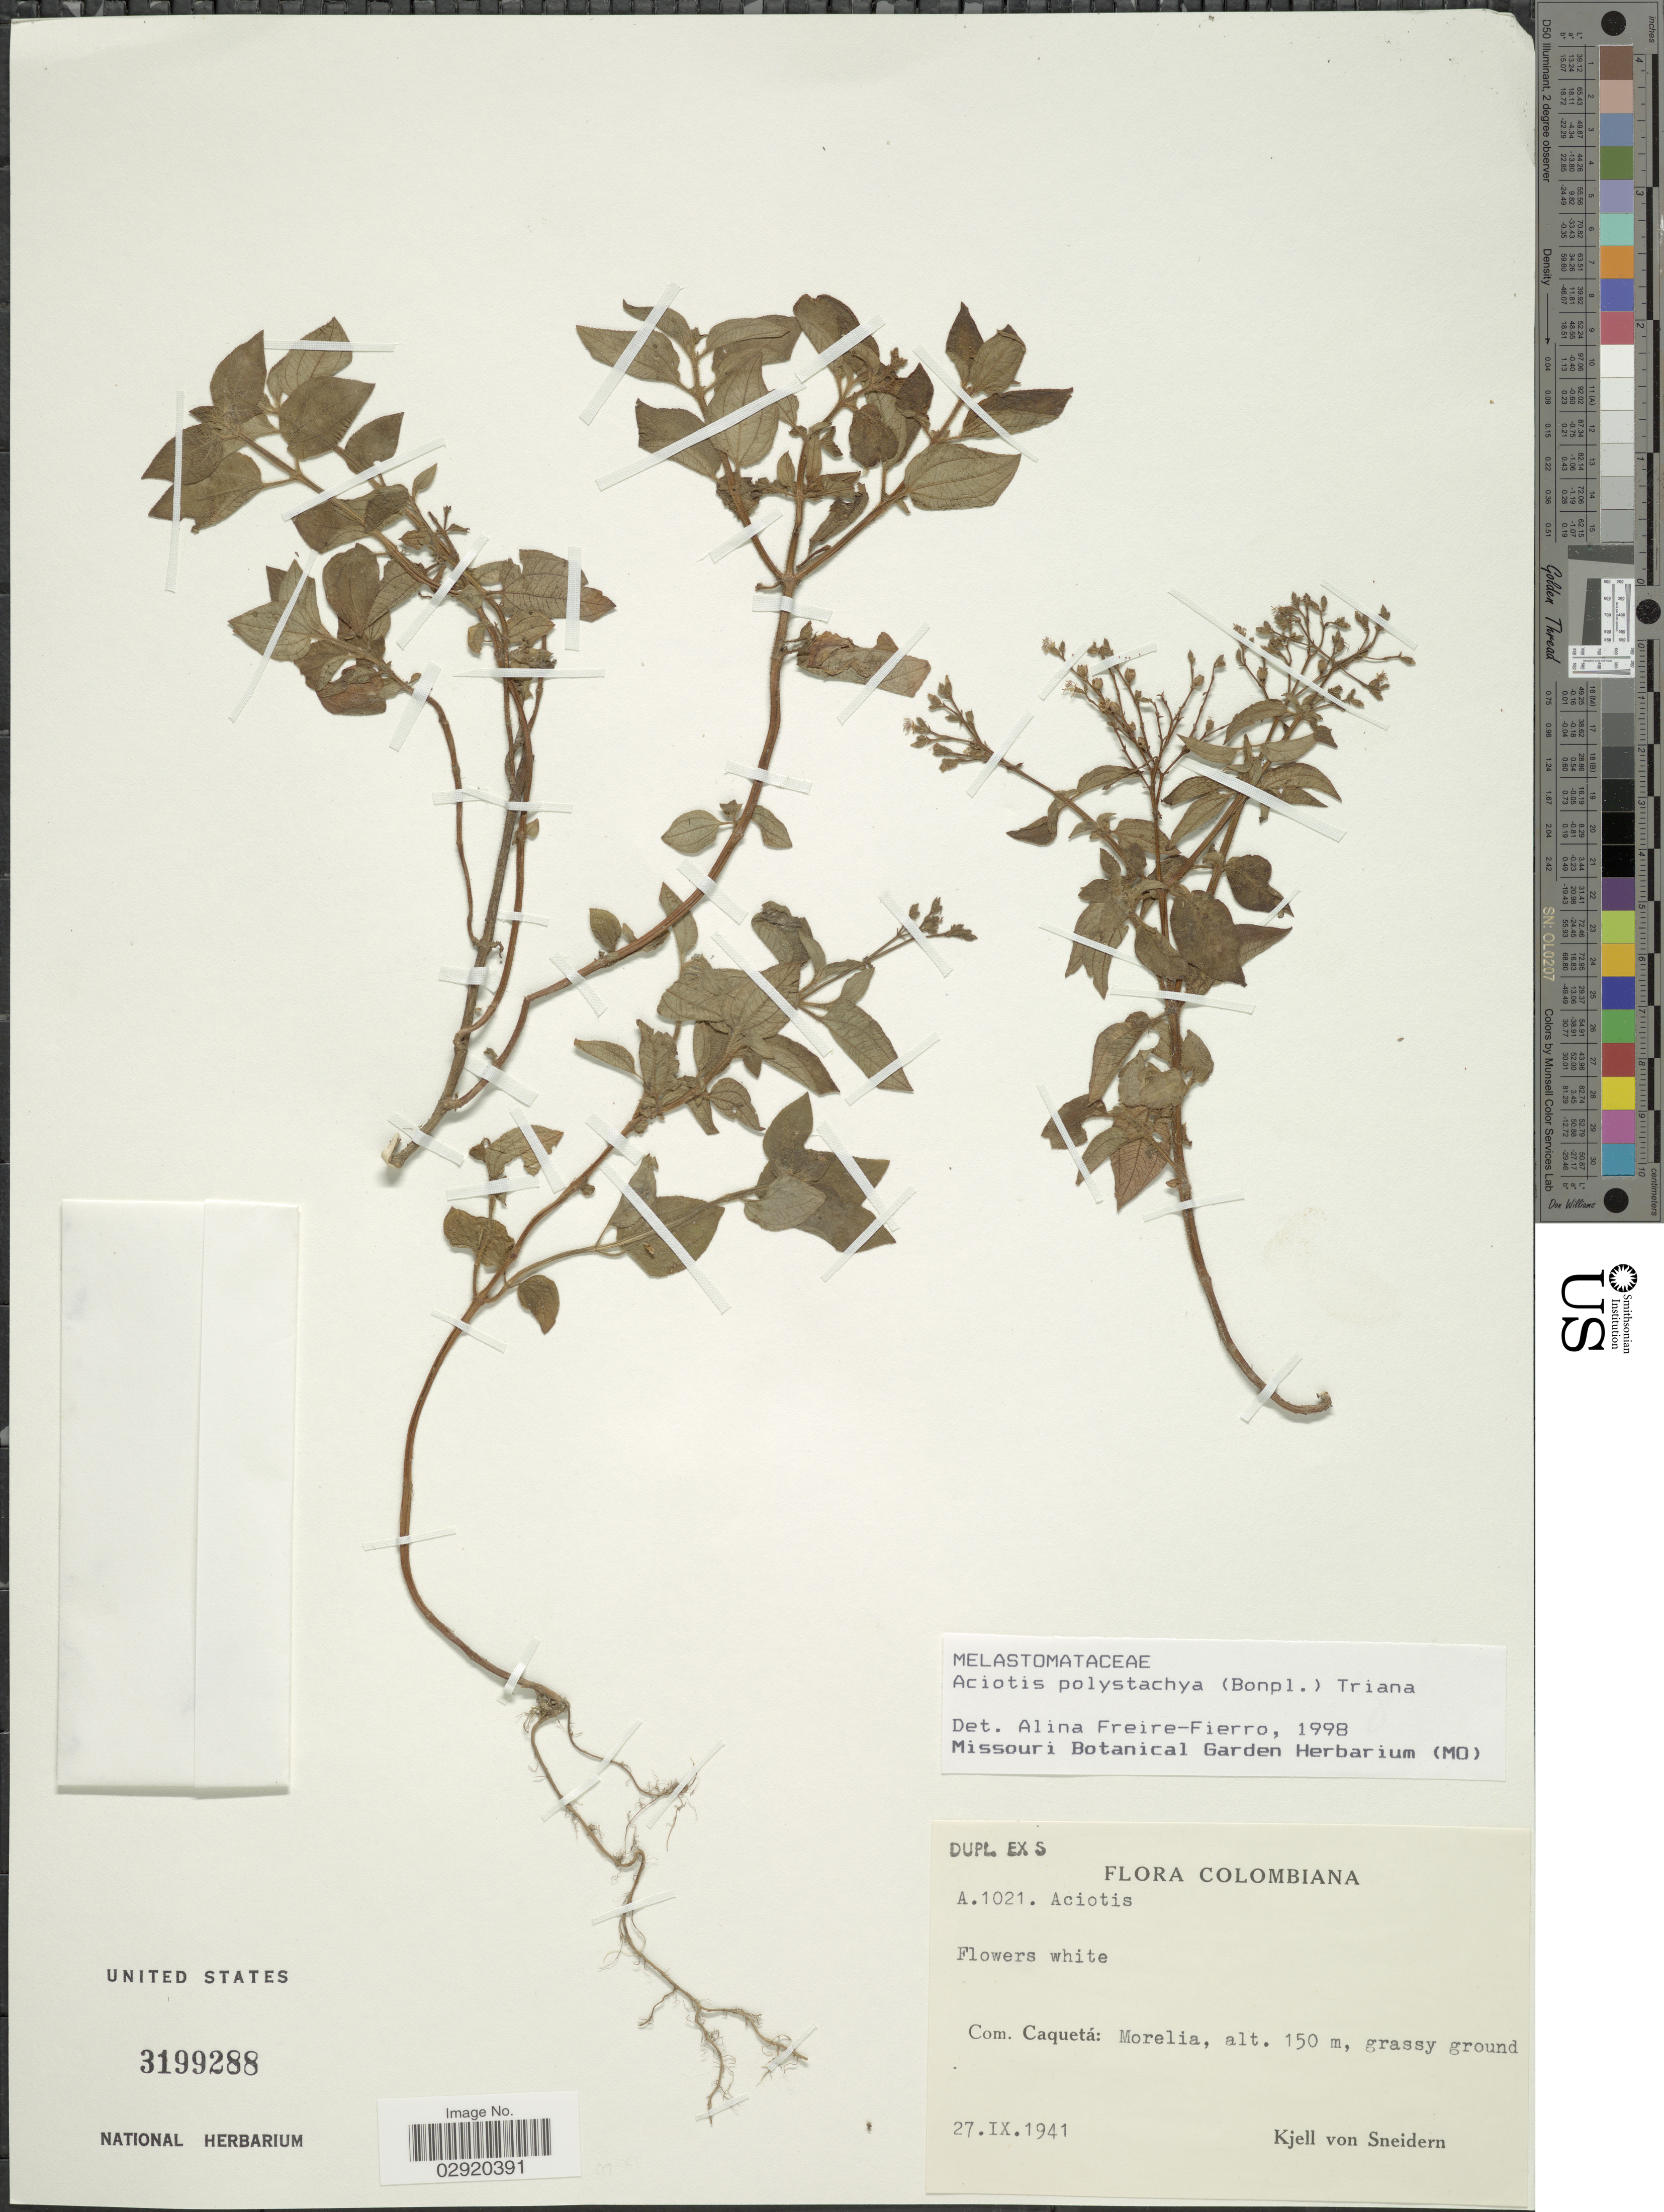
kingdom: Plantae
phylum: Tracheophyta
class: Magnoliopsida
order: Myrtales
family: Melastomataceae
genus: Aciotis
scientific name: Aciotis polystachya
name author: (Bonpl.) Triana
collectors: K. von Sneidern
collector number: A1021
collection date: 1941-09-27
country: Colombia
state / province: Caquetá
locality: Com. Caquetá: Morelia.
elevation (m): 150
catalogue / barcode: US 3199288